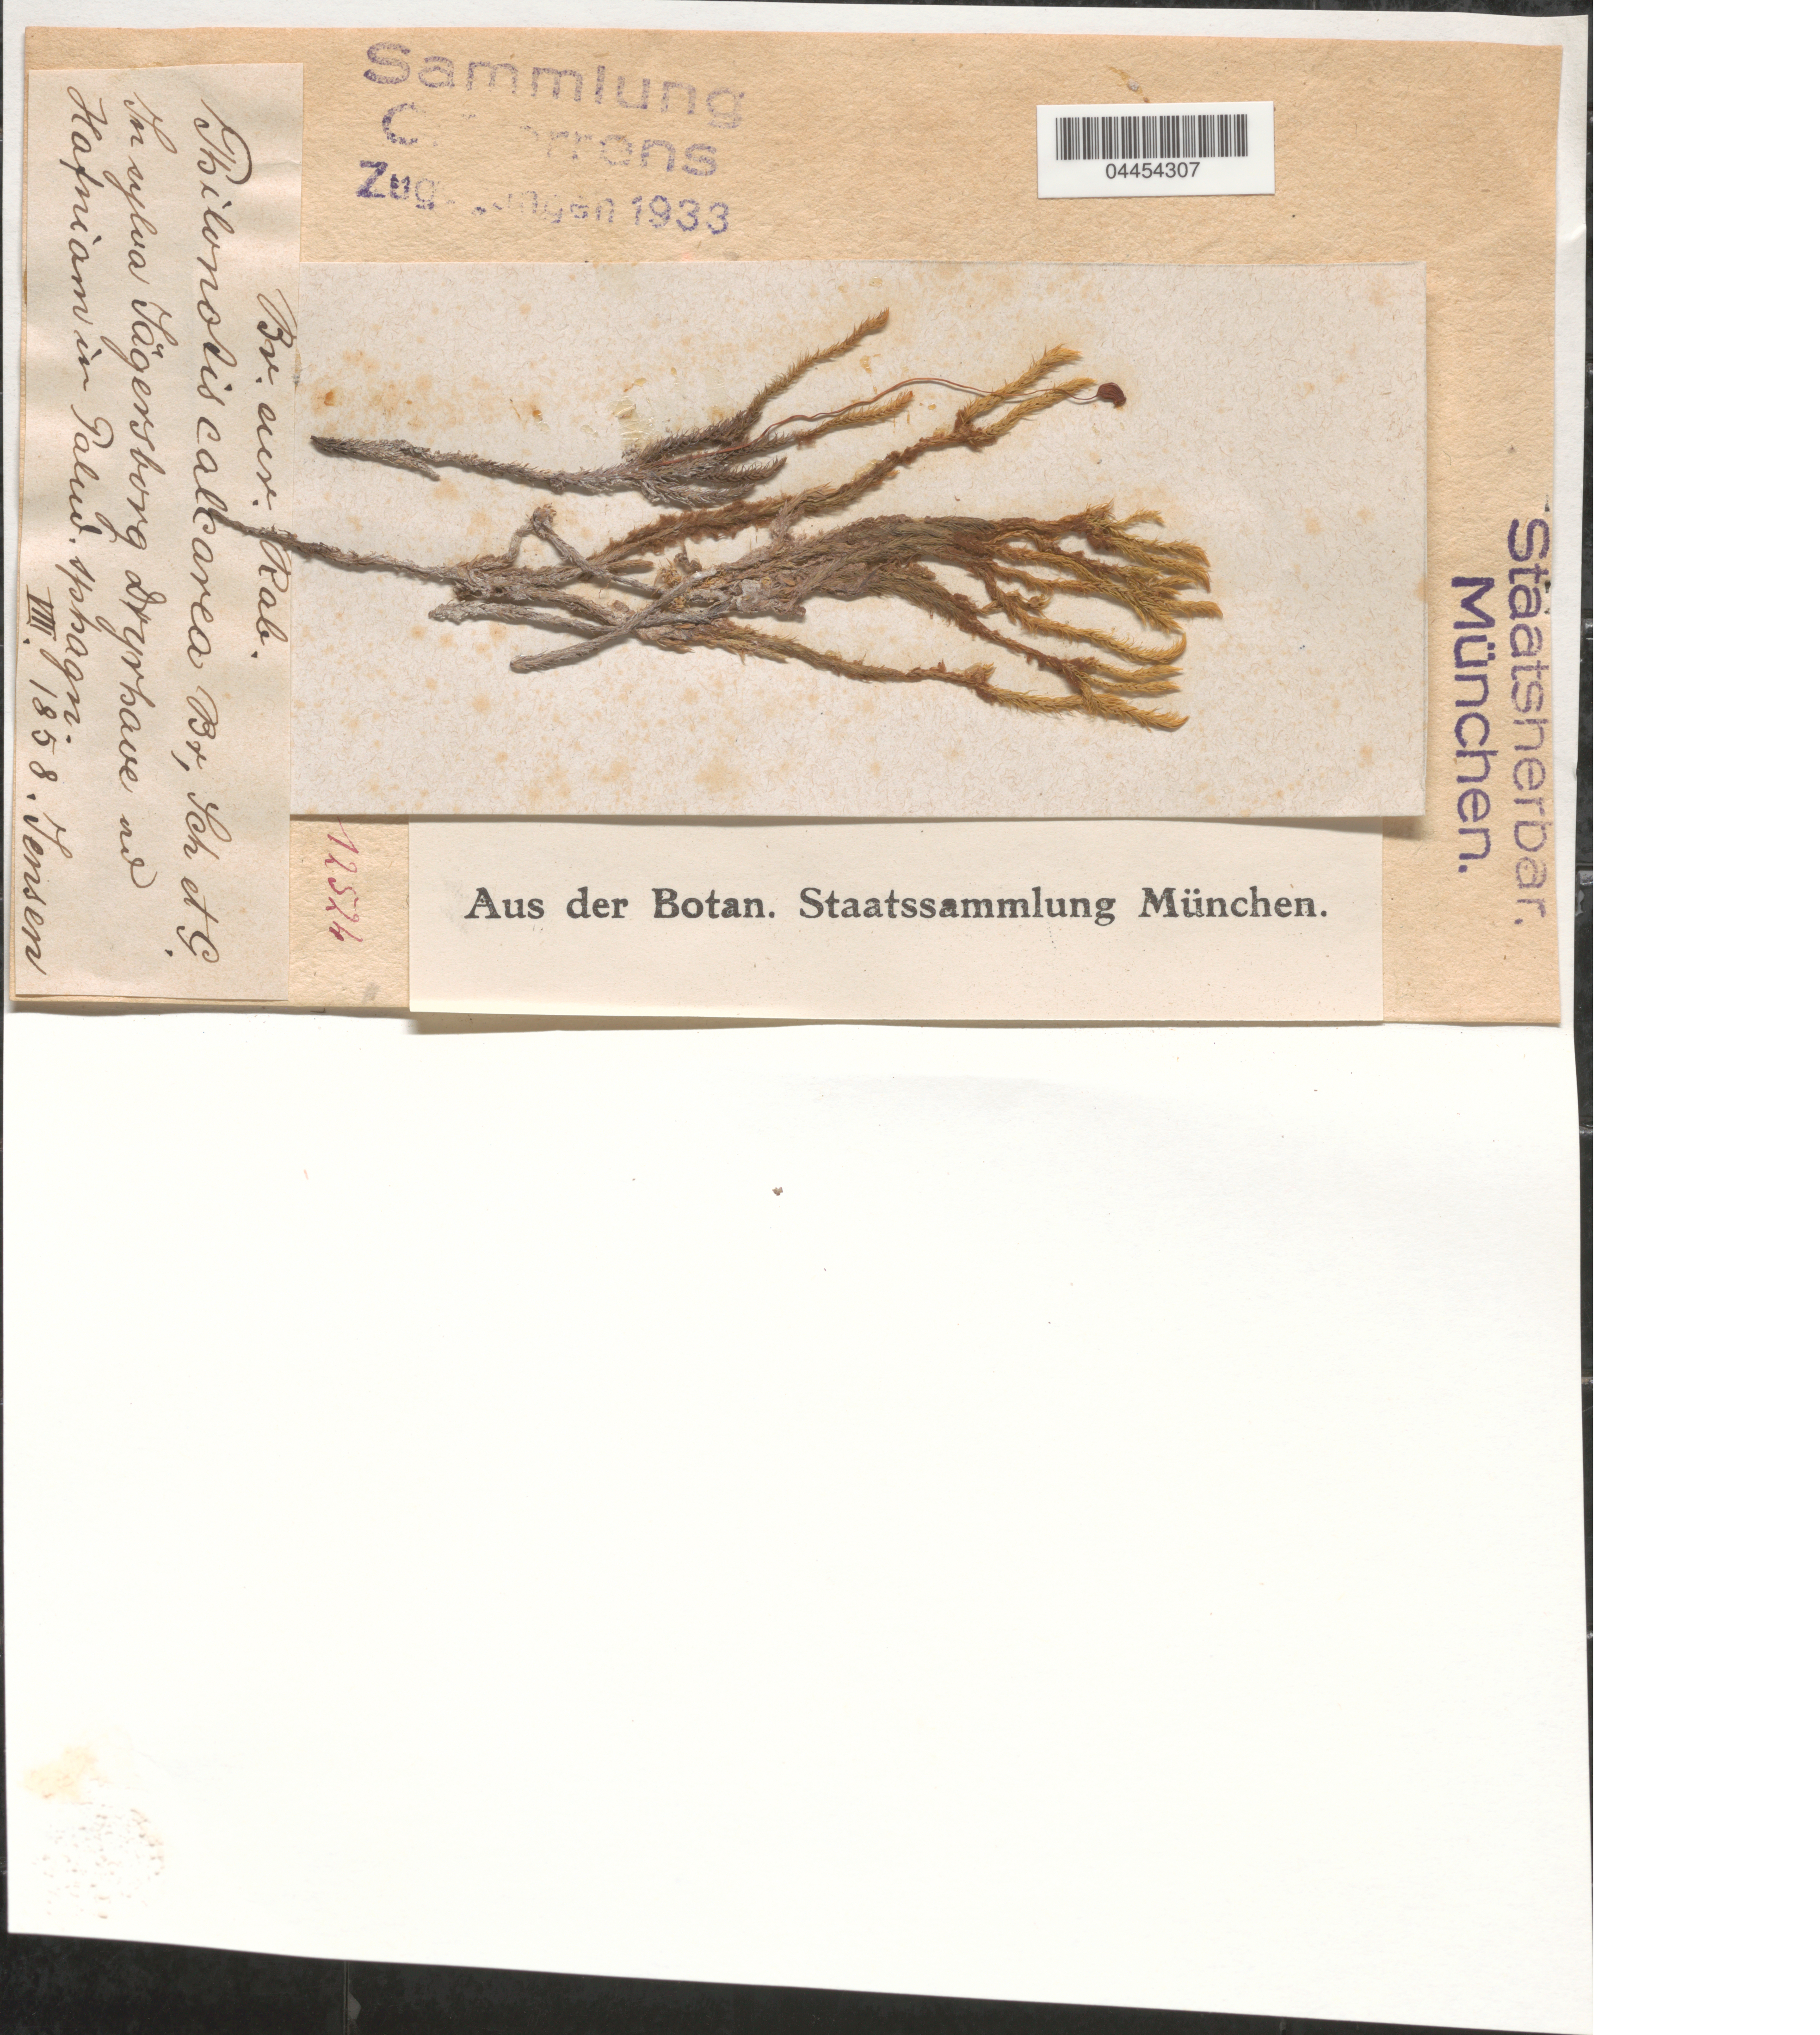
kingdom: Plantae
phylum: Bryophyta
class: Bryopsida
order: Bartramiales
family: Bartramiaceae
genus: Philonotis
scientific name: Philonotis calcarea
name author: (Bruch & Schimp.) Schimp.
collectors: Jensen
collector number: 12524?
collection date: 1858-08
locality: In sylva Jägersborg Dryrhave [interpreted] ad Hafniam in Palud. sphagn.